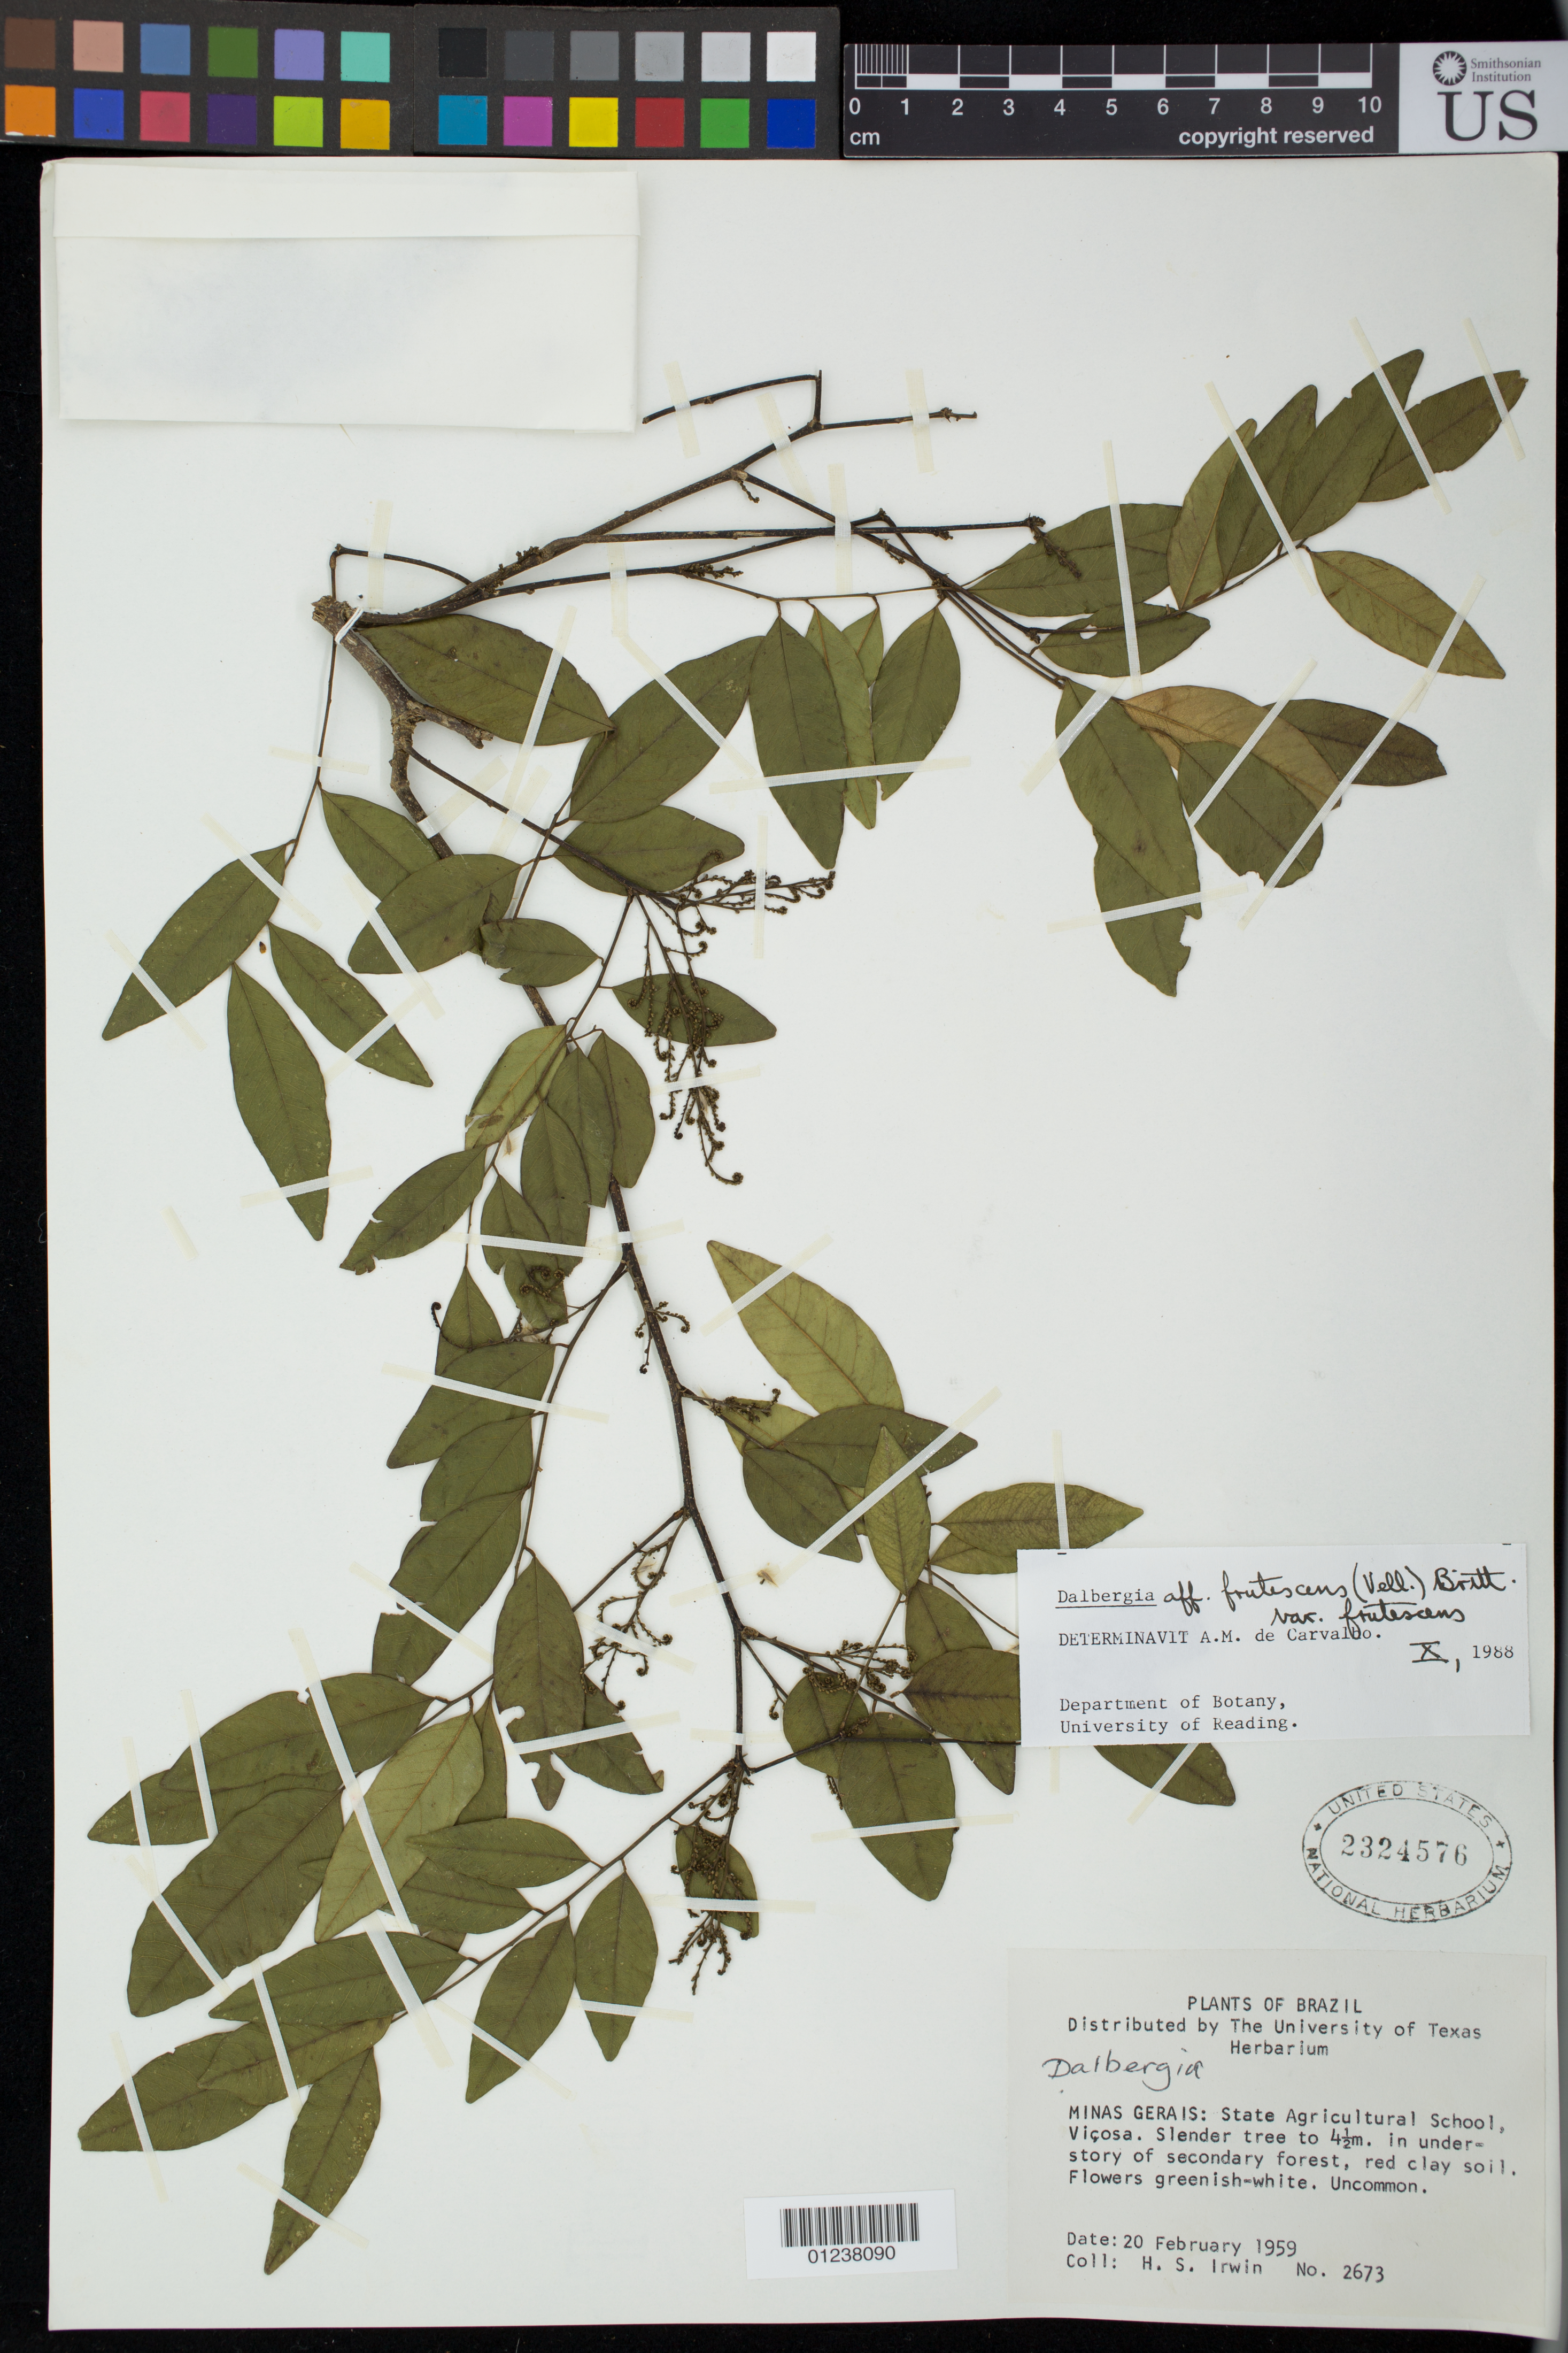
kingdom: Plantae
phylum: Tracheophyta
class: Magnoliopsida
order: Fabales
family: Fabaceae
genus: Dalbergia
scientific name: Dalbergia frutescens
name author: (Vell.) Britton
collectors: H. Irwin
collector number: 2673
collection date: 1959-02-20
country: Brazil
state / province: Minas Gerais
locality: State Agricultural School, Viçosa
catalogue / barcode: US 2324576